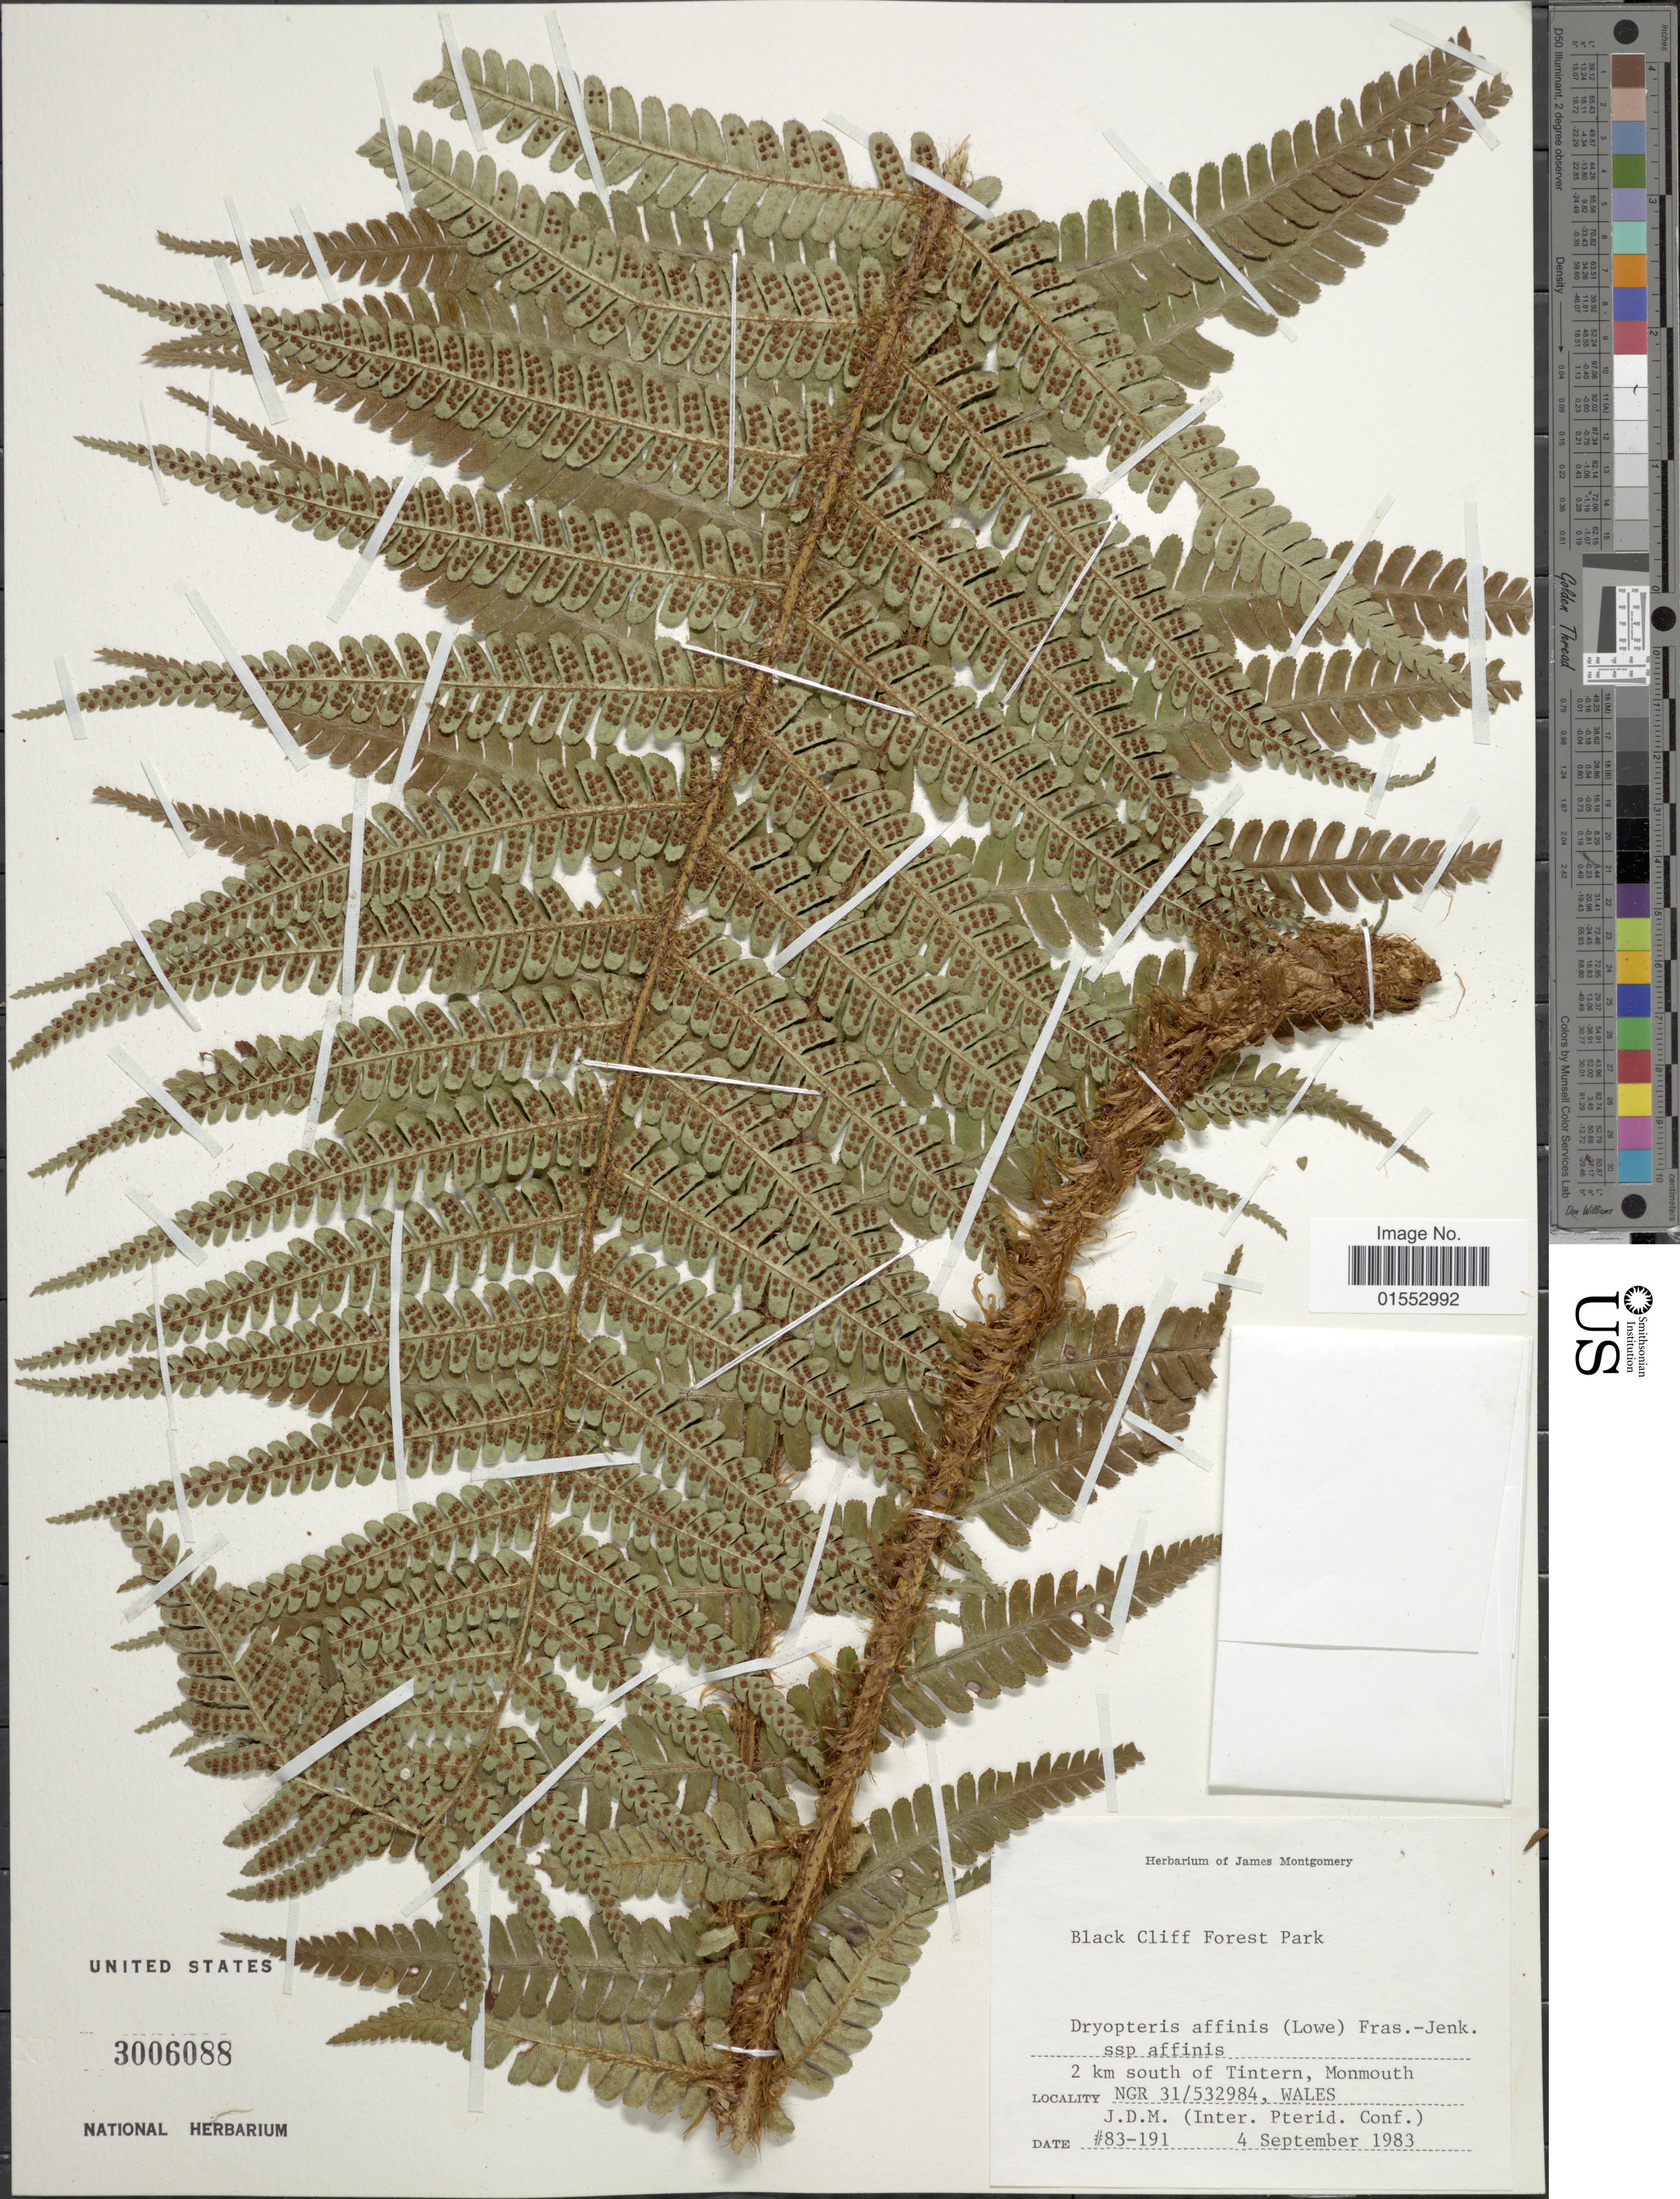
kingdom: Plantae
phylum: Tracheophyta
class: Polypodiopsida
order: Polypodiales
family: Dryopteridaceae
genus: Dryopteris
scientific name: Dryopteris affinis subsp. affinis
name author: (Lowe) Fraser-Jenk.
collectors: ex Herb. James Montgomery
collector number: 83-191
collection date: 1983-09-04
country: United Kingdom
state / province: Wales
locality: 2 km south of Tintern , Monmouth, NGR 31/532984, wales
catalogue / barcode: US 3006088